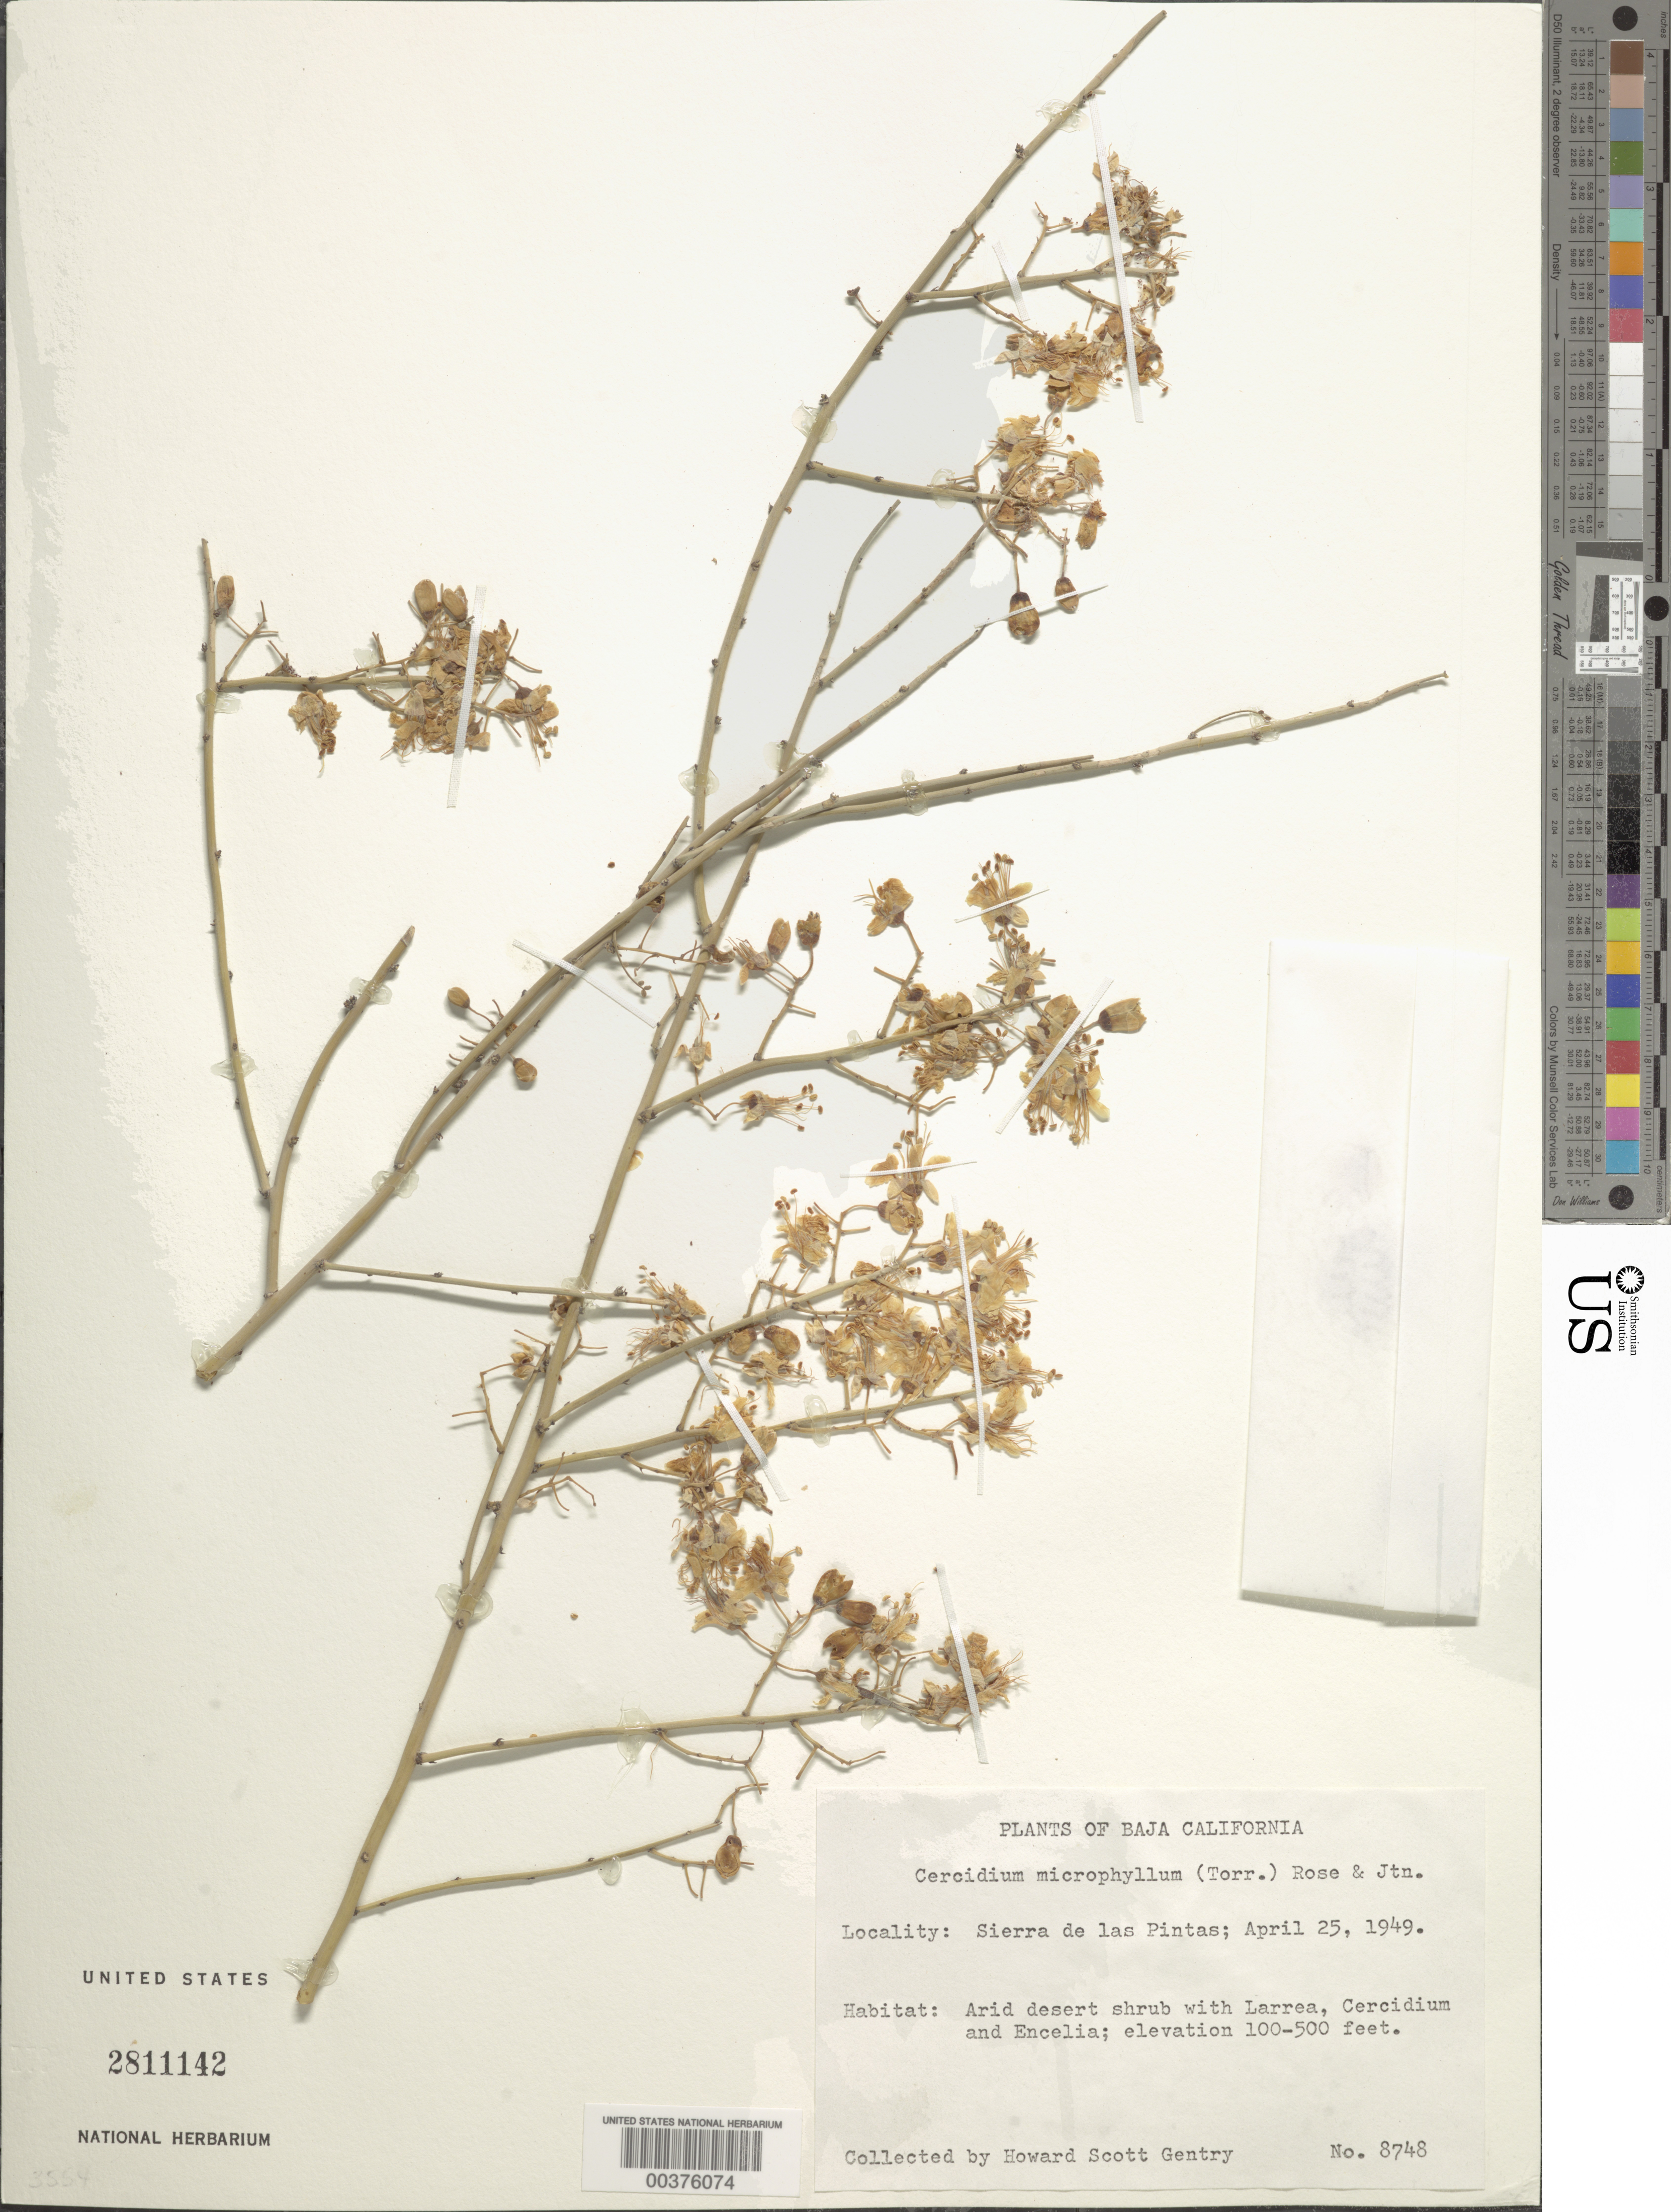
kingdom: Plantae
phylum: Tracheophyta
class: Magnoliopsida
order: Fabales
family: Fabaceae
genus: Parkinsonia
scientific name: Parkinsonia microphylla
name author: Torr.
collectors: H. S. Gentry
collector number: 8748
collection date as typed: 25 Apr 1949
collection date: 1949-04-25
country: Mexico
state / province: Baja California Norte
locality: Sierra de las Pintas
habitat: Arid desert shrub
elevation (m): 30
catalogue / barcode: US 2811142